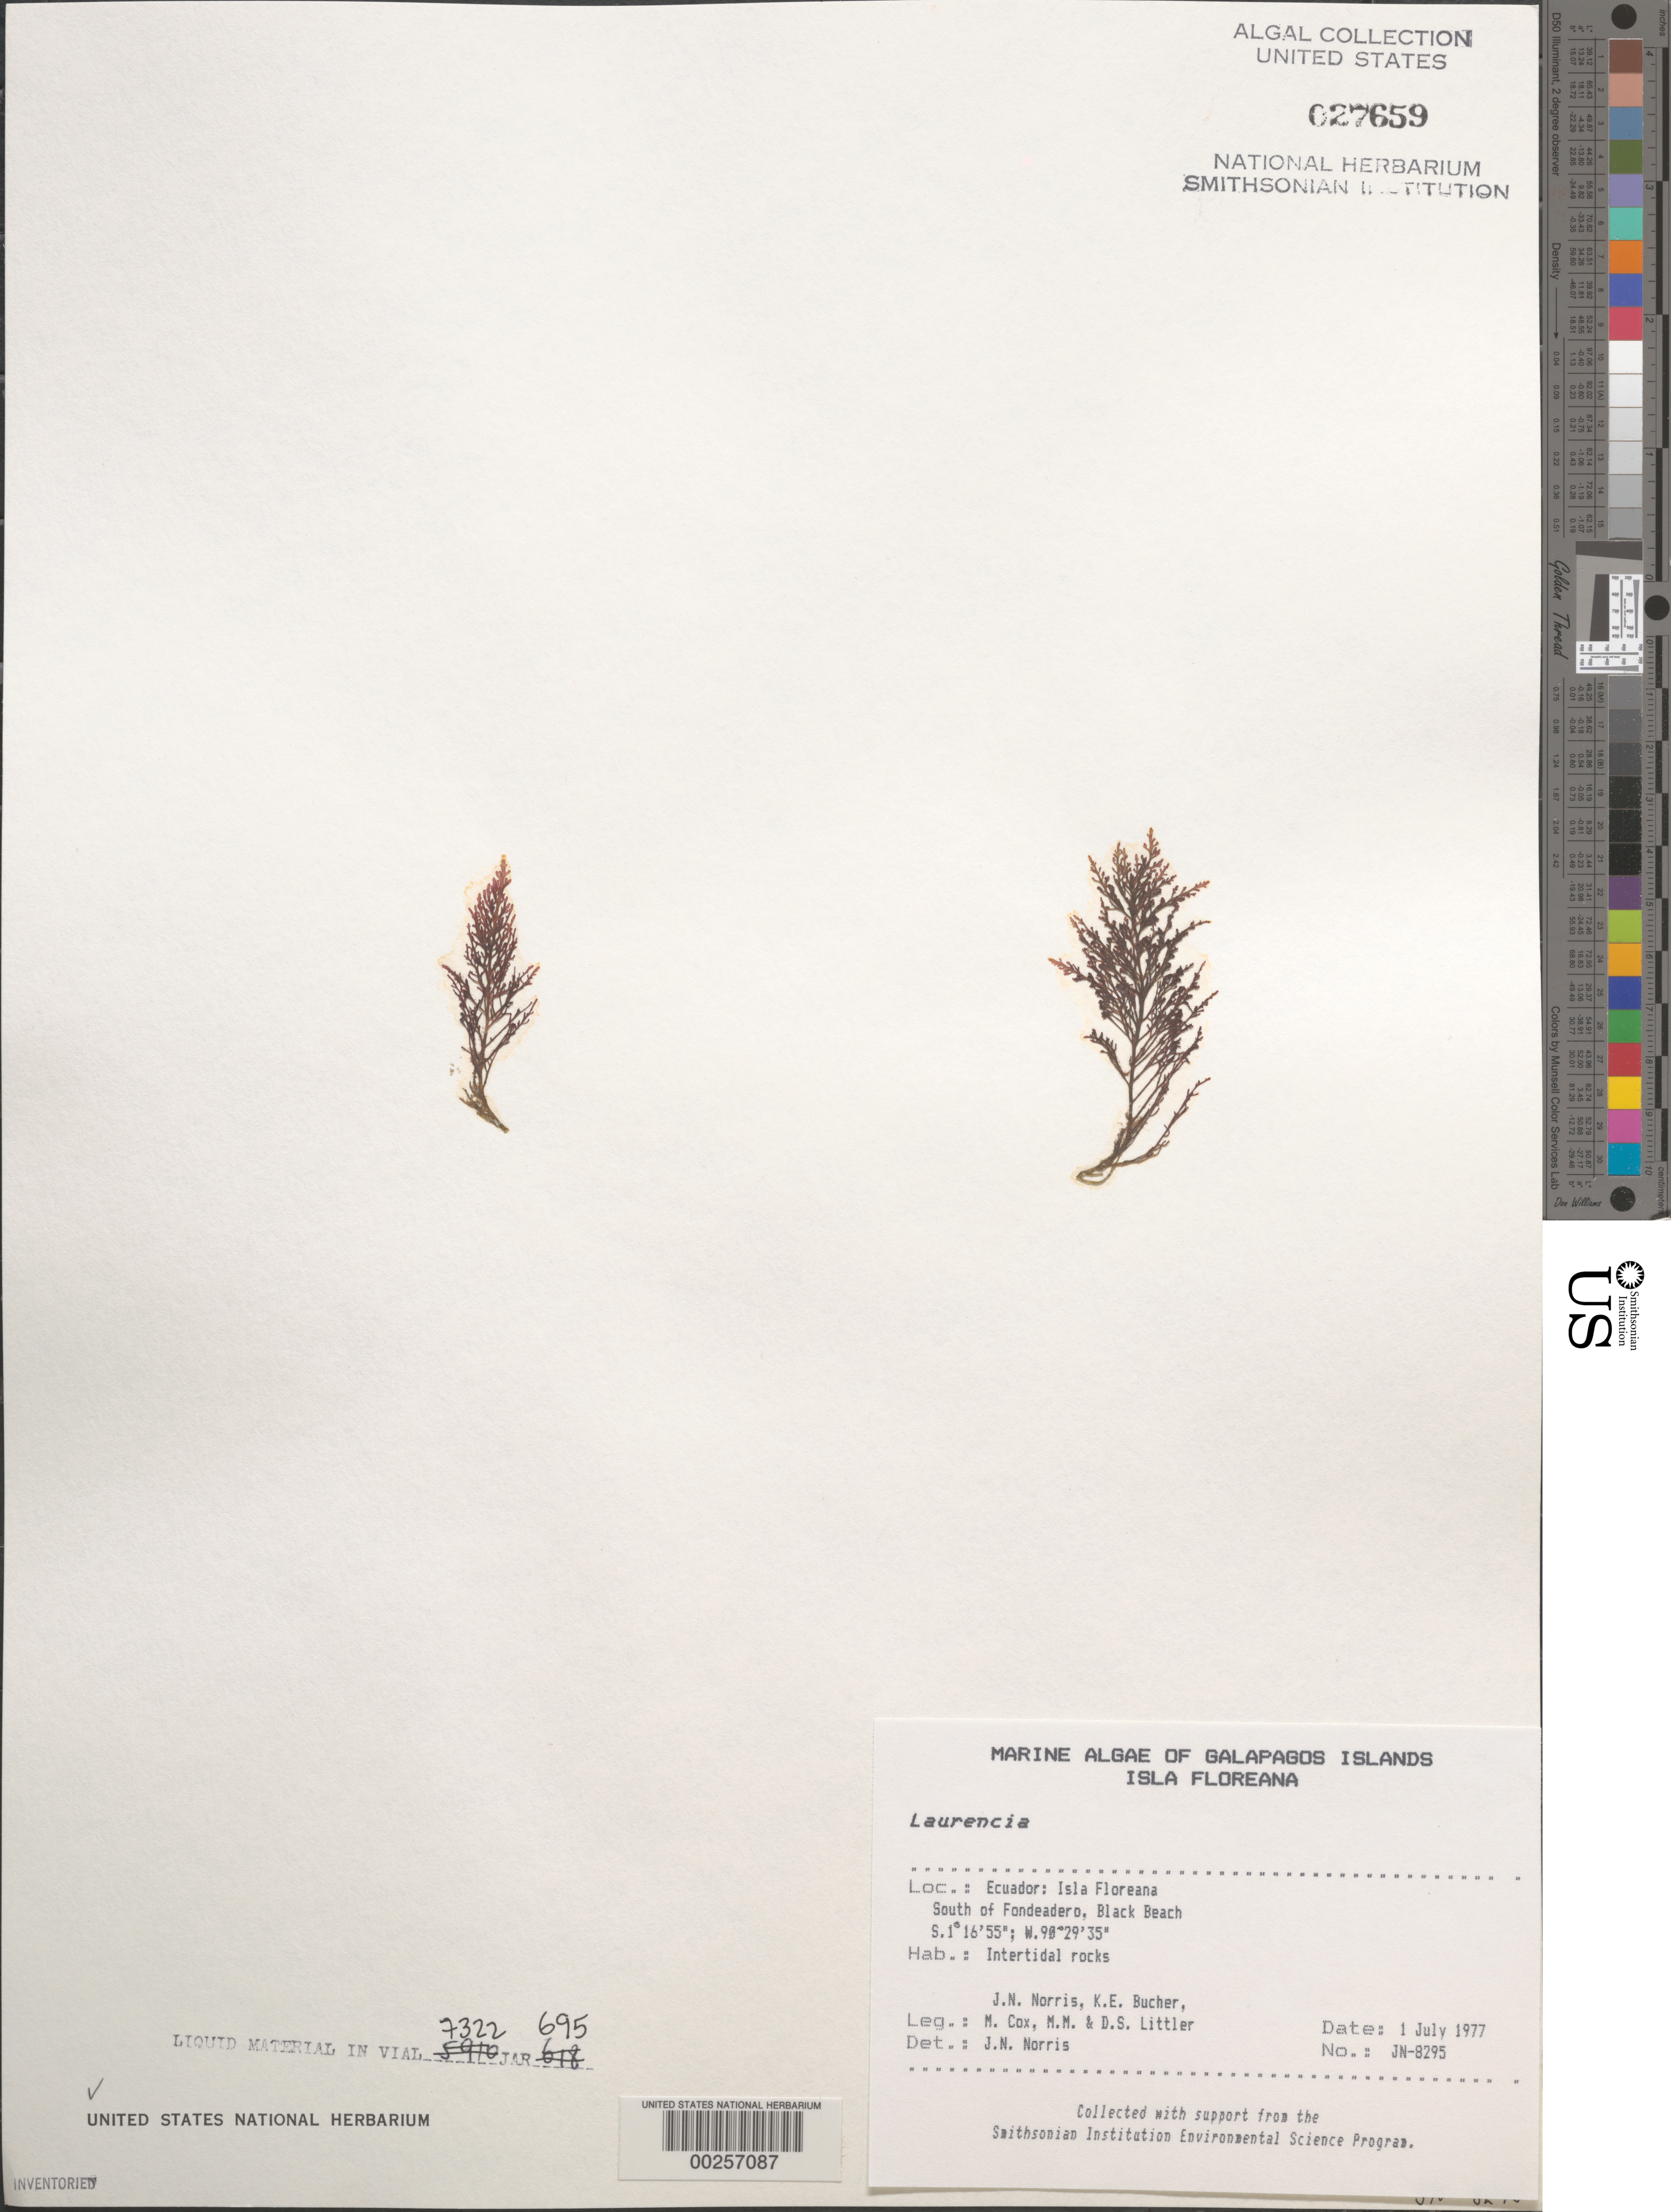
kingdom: Plantae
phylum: Rhodophyta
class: Florideophyceae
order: Ceramiales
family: Rhodomelaceae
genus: Laurencia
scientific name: Laurencia sp.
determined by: Norris, James N.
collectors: J. N. Norris, K. E. Bucher, M. Cox, M. M. Littler & D. S. Littler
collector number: JN-8295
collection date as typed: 01 Jul 1977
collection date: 1977-07-01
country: Ecuador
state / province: Colón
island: Floreana [Charles, Santa Maria]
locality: Black Beach south of Fondeadero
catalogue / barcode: US 27659